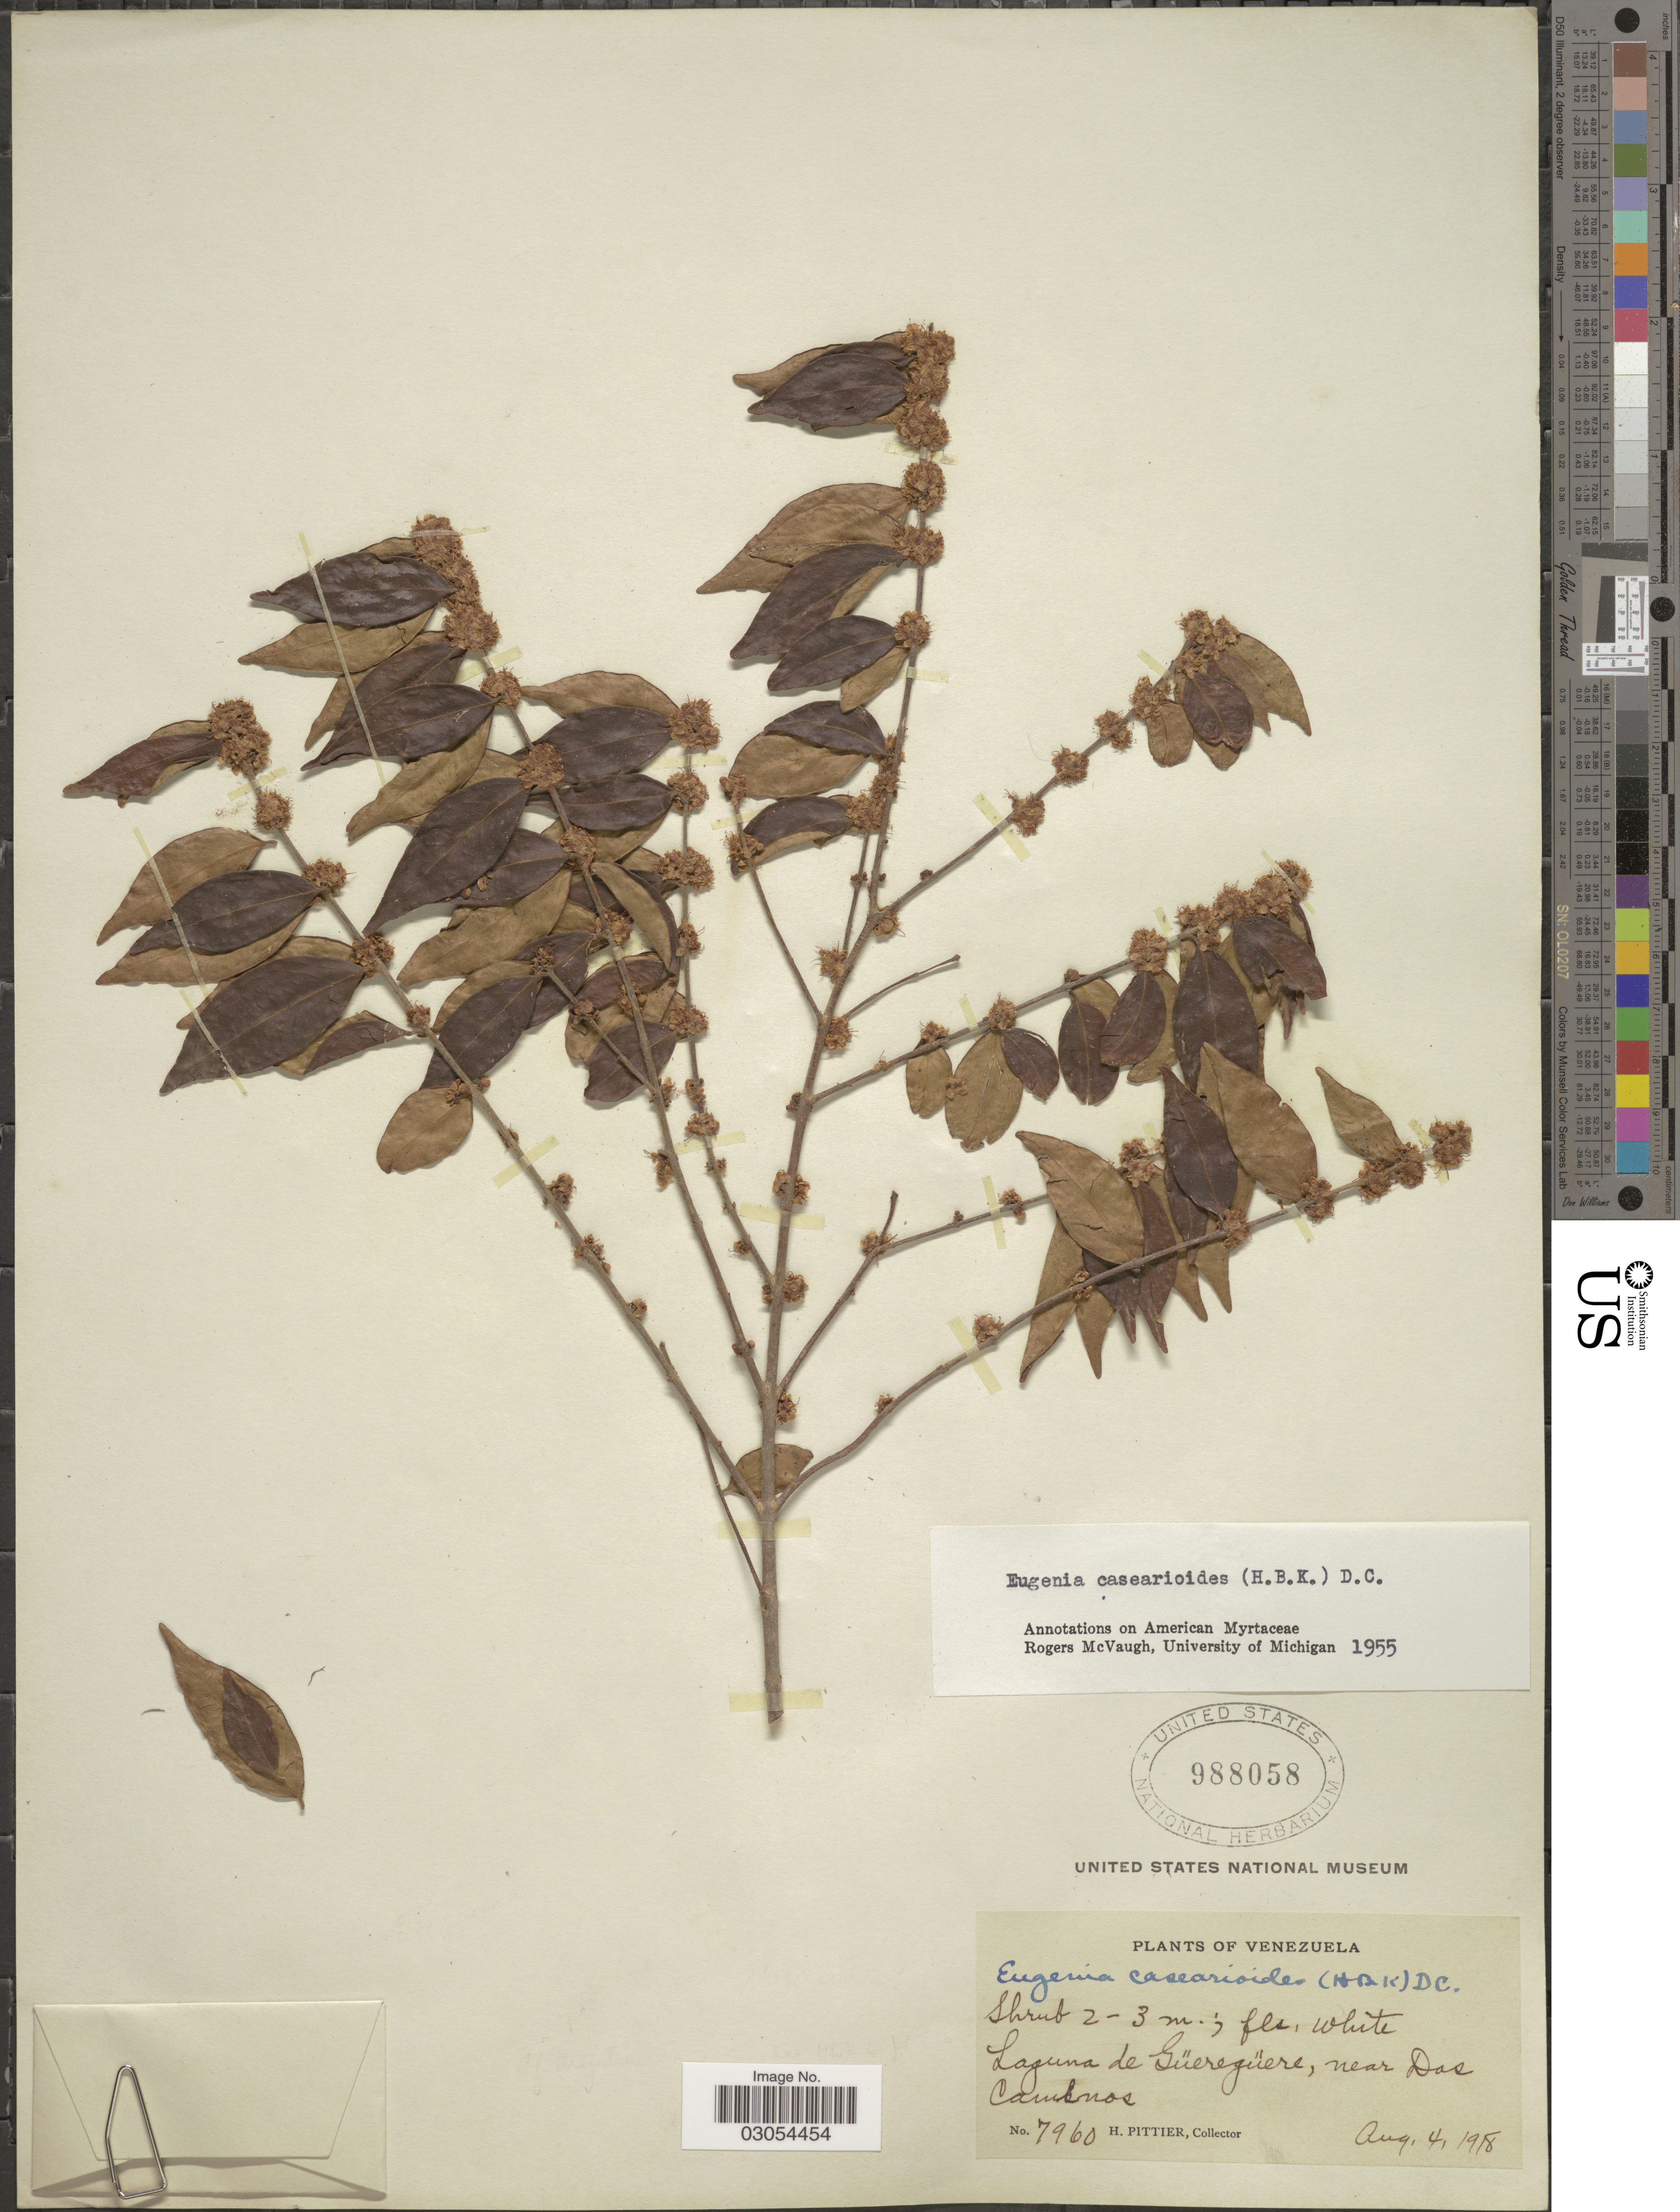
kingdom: Plantae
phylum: Tracheophyta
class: Magnoliopsida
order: Myrtales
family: Myrtaceae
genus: Eugenia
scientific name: Eugenia casearioides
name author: (Kunth) DC.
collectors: H. F. Pittier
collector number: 7960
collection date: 1918-08-04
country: Venezuela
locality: Laguna de Güereguere, near Dos Caminos.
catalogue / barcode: US 988058